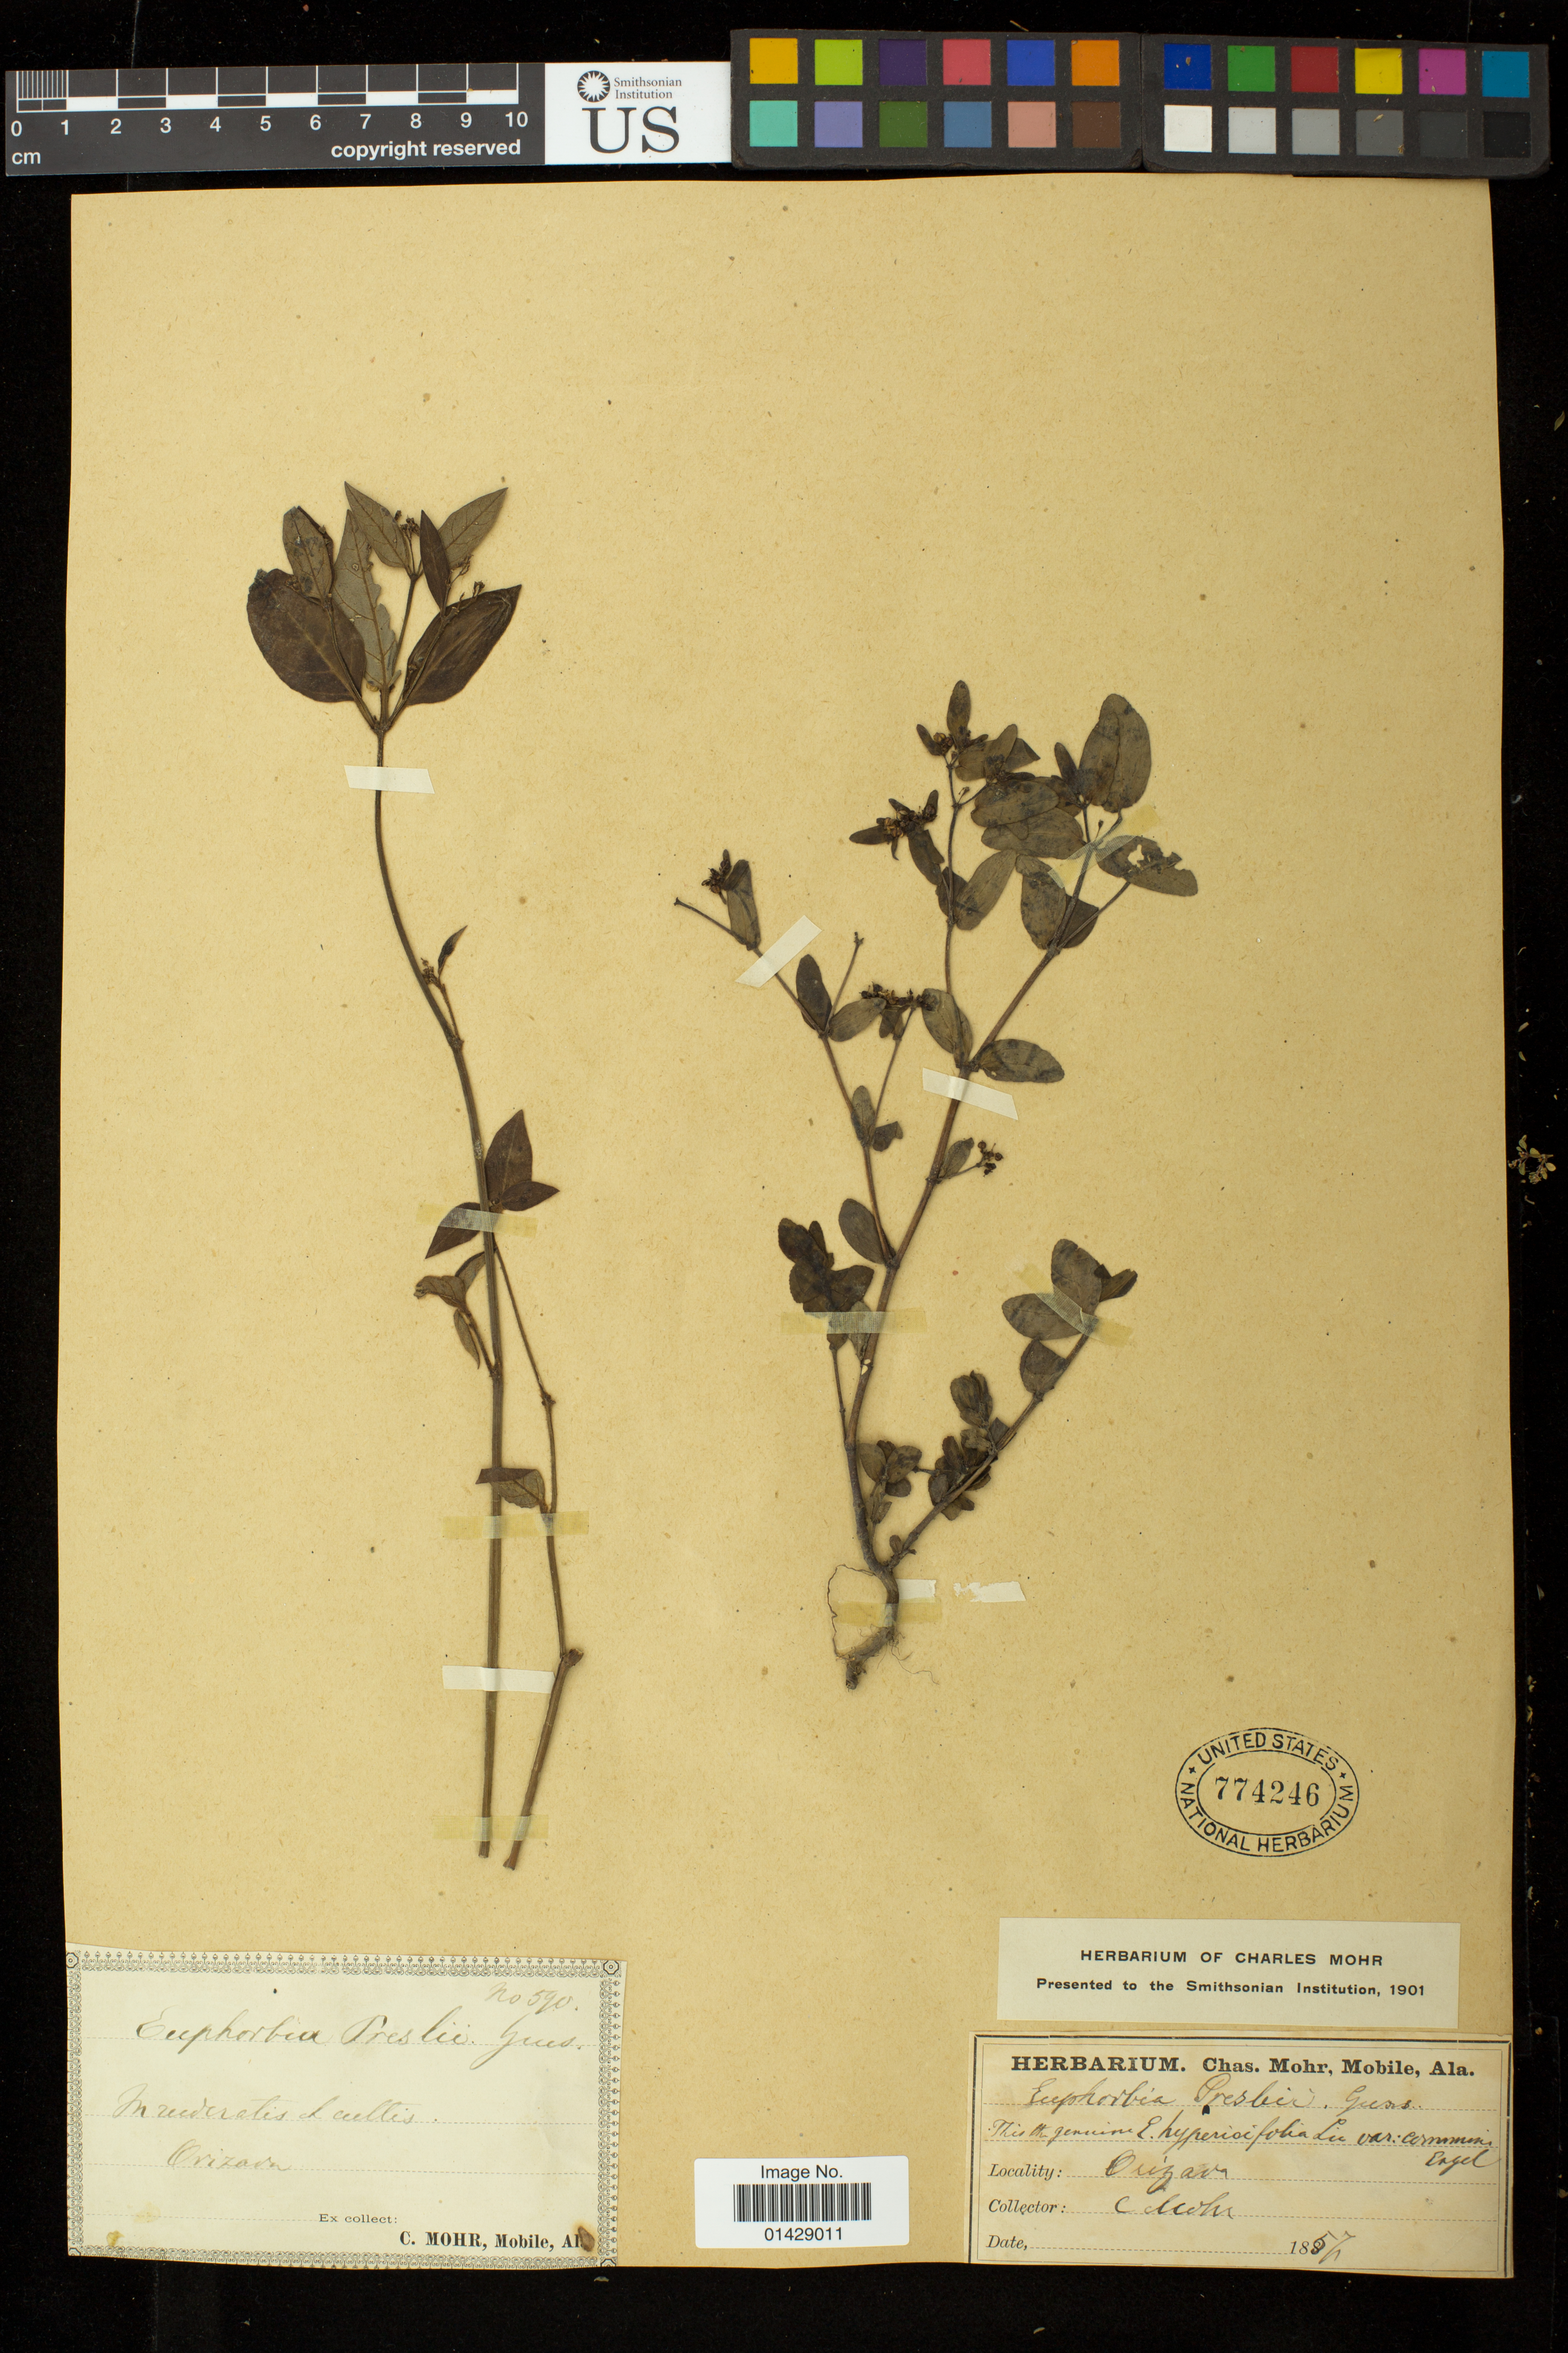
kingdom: Plantae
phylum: Tracheophyta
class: Magnoliopsida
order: Malpighiales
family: Euphorbiaceae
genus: Euphorbia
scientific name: Euphorbia hyssopifolia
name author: L.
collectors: C. T. Mohr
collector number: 590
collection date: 1857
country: Mexico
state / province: Veracruz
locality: Orizava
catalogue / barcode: US 774246